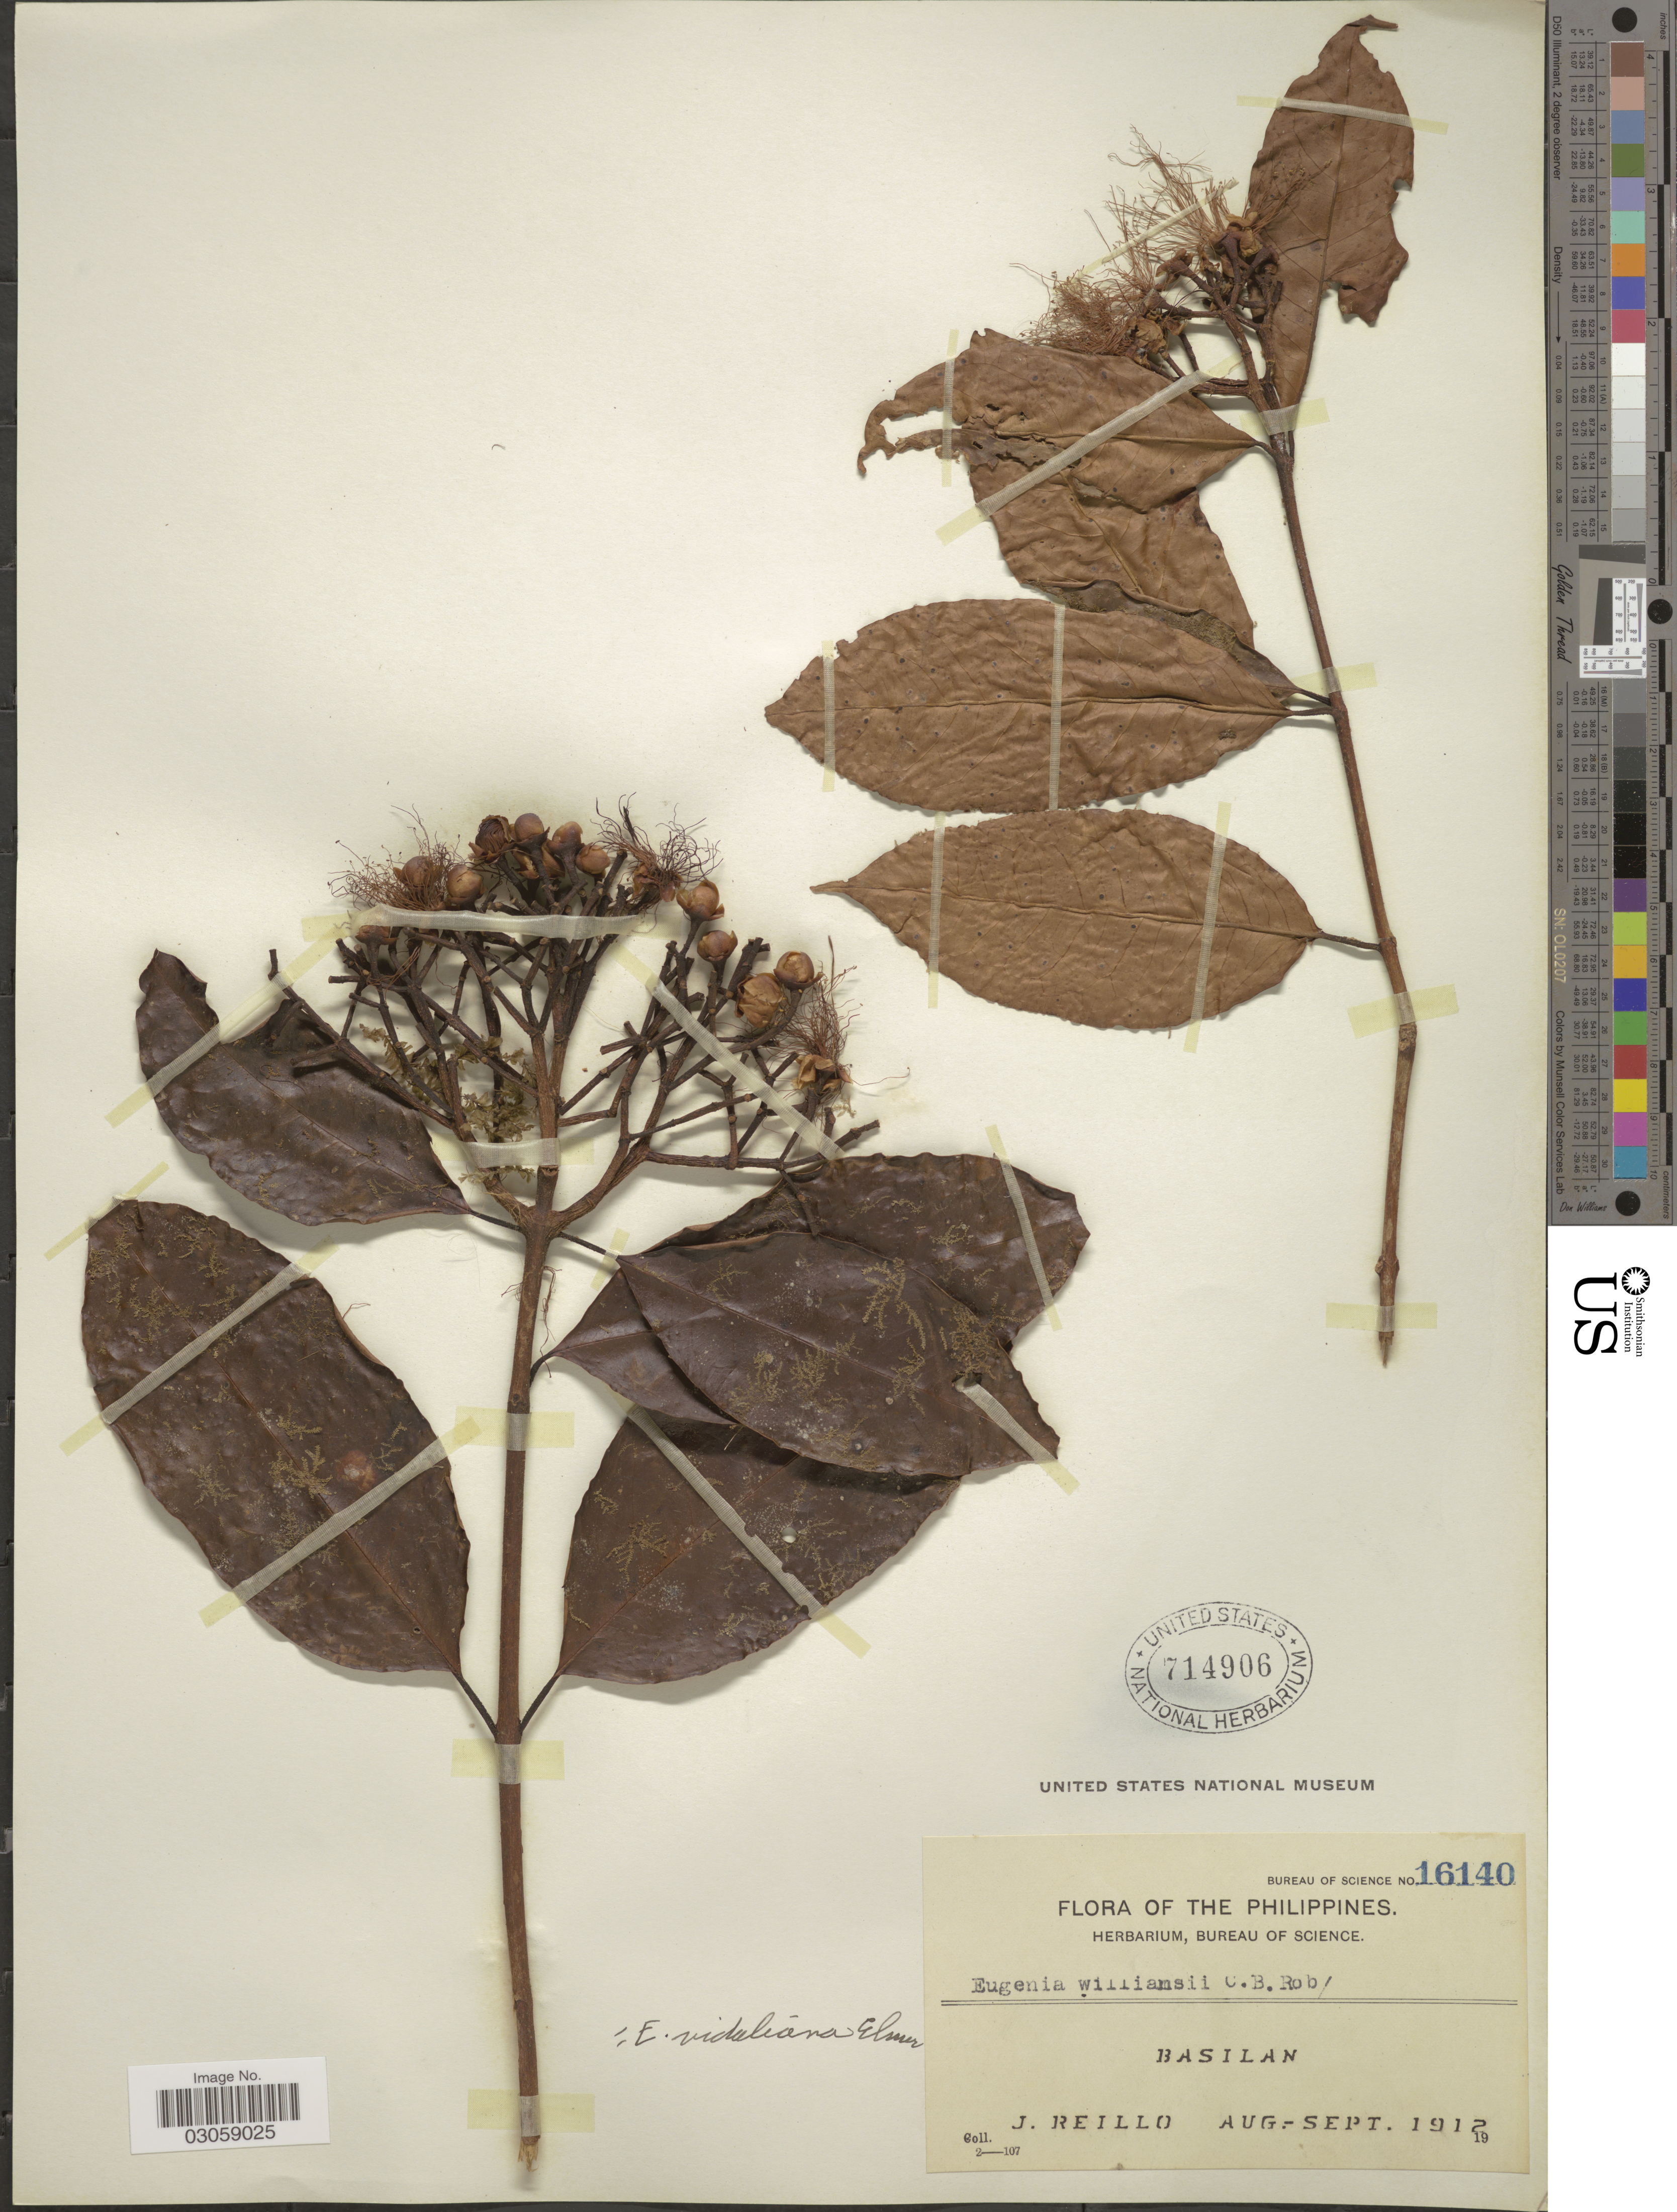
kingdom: Plantae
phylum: Tracheophyta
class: Magnoliopsida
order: Myrtales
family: Myrtaceae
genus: Syzygium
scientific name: Syzygium williamsii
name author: (C.B. Rob.) Merr.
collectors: J. Reillo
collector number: Bureau of science 16140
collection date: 1912-08/1912-09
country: Philippines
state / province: Muslim Mindanao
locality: Basilan.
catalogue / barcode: US 714906